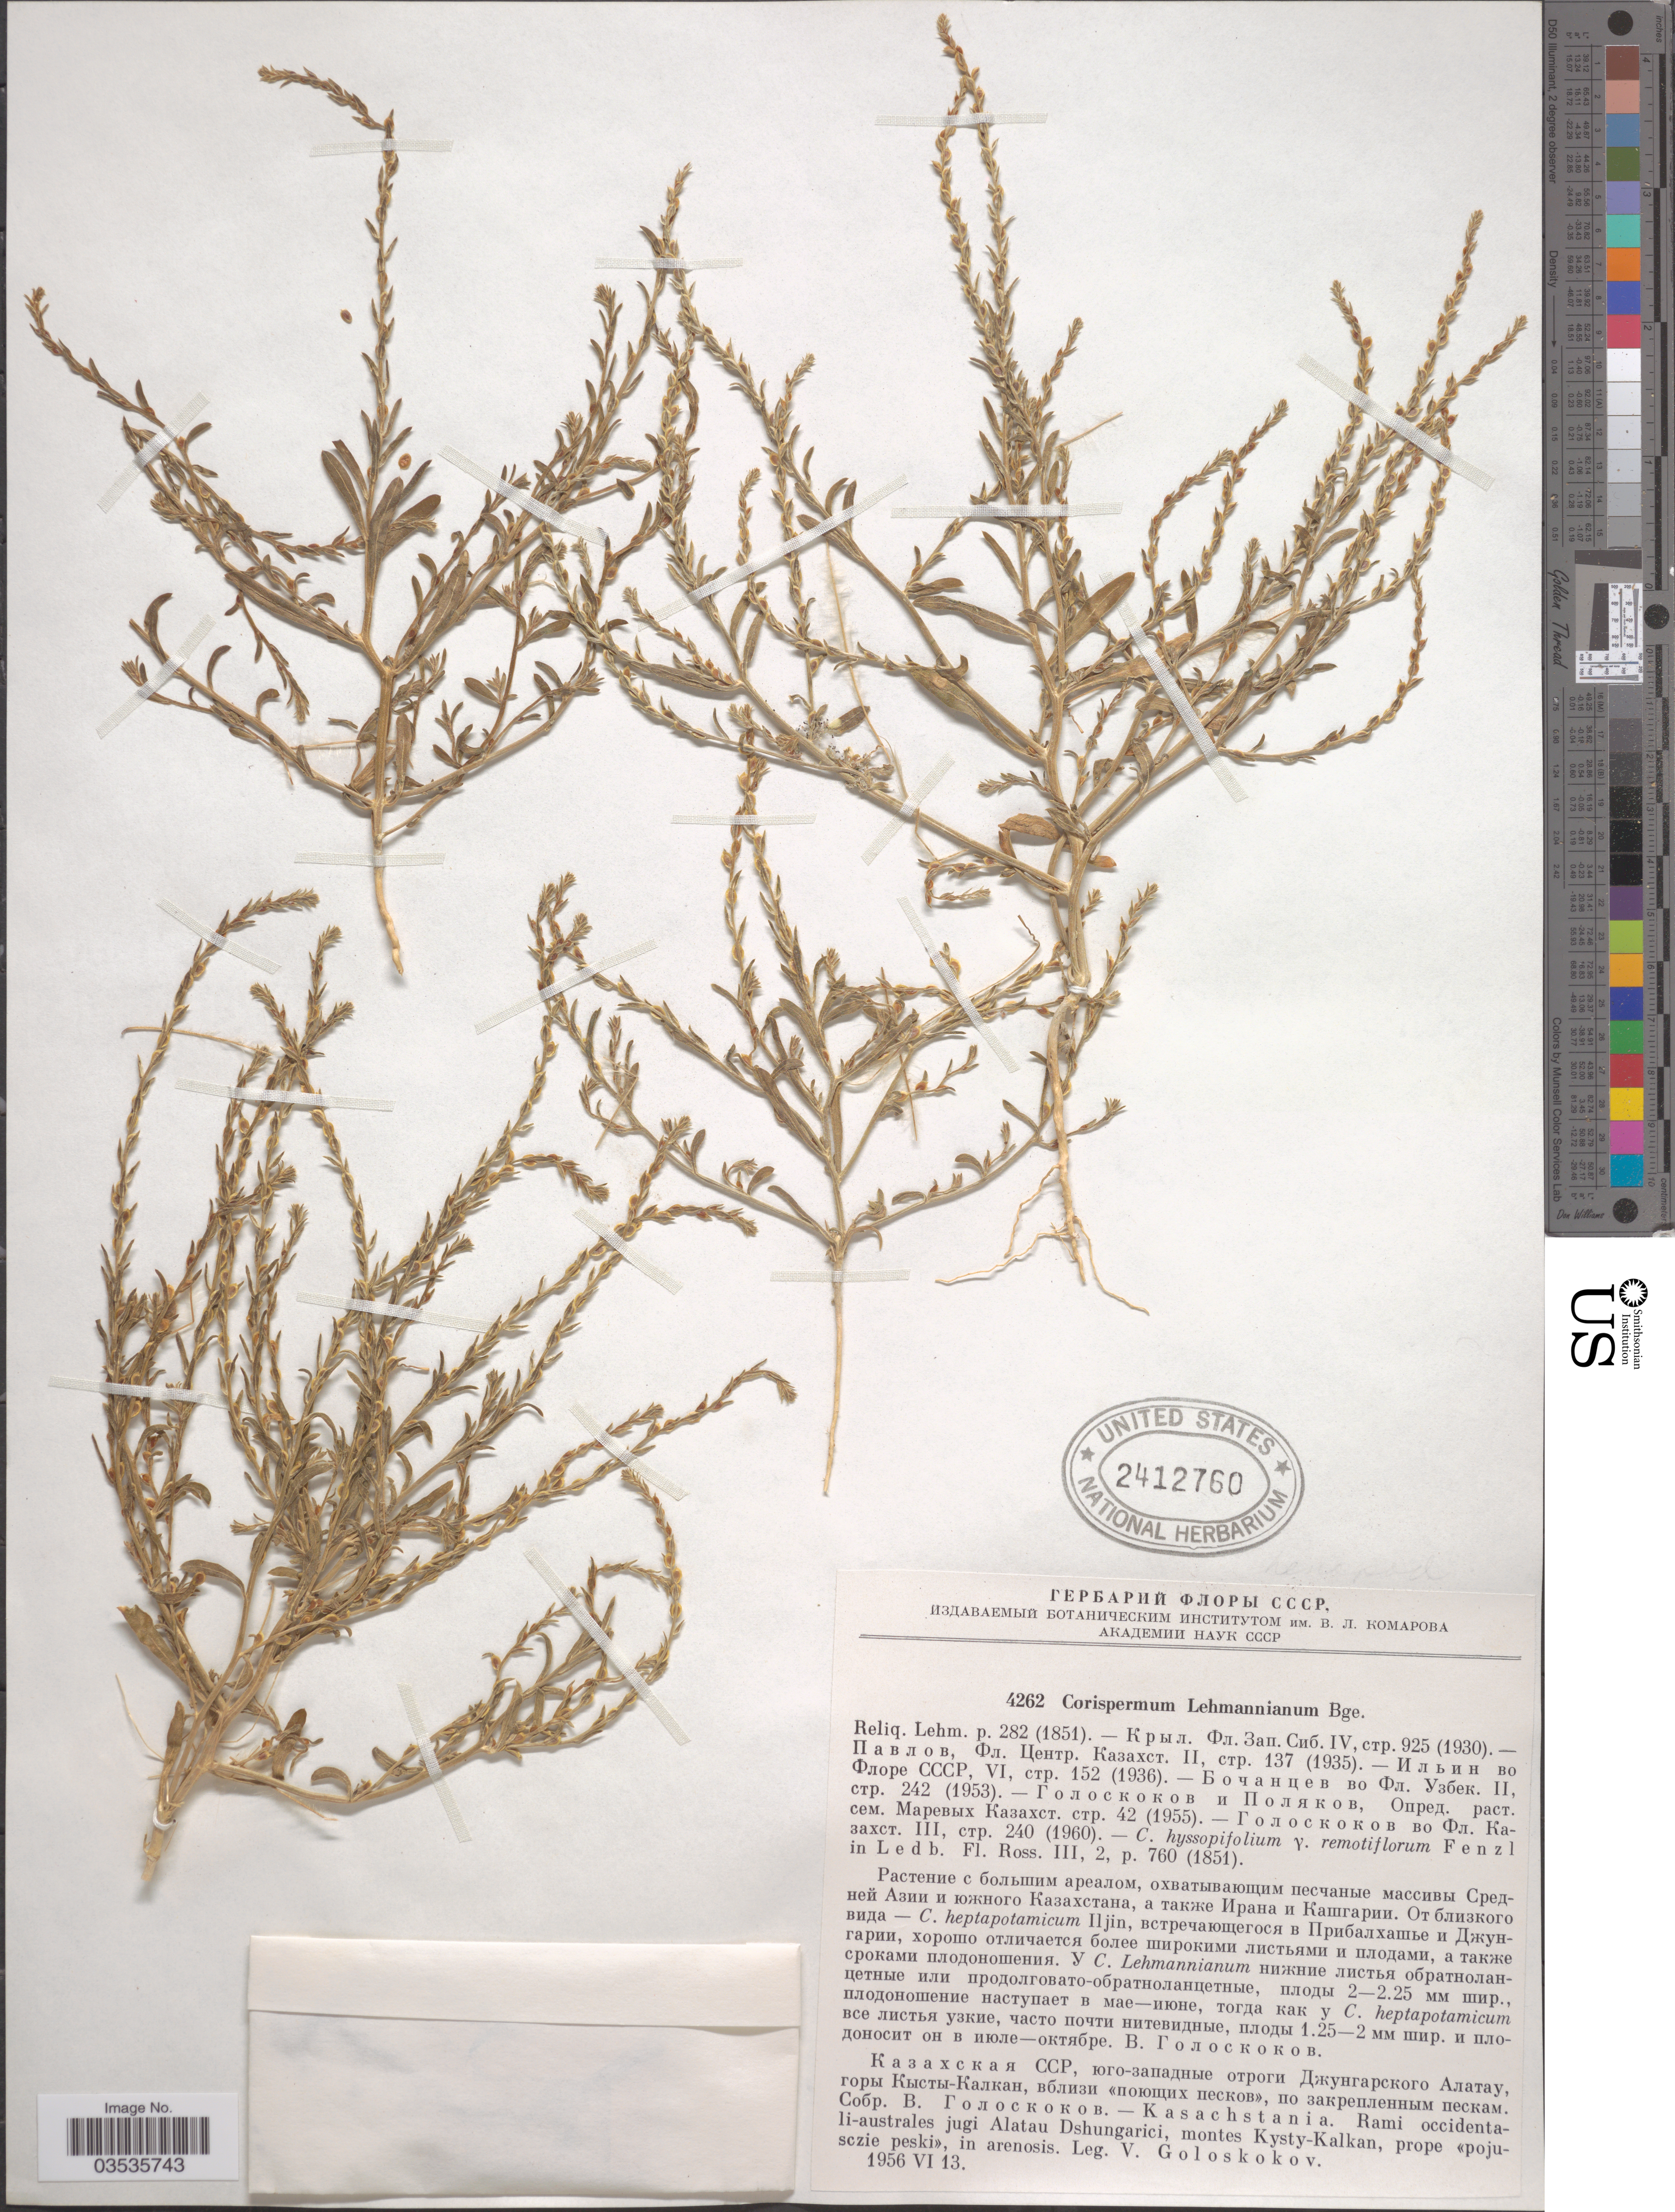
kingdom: Plantae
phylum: Tracheophyta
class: Magnoliopsida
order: Caryophyllales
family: Amaranthaceae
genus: Corispermum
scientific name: Corispermum lehmannianum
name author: Bunge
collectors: V. P. Goloskokov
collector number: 4262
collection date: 1956-06-13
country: Kazakhstan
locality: Rami occidentali-australes jugi Alatau Dshungarici, montes Kysty-Kalkan, prope <<pojusczie peski>>.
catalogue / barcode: US 2412760